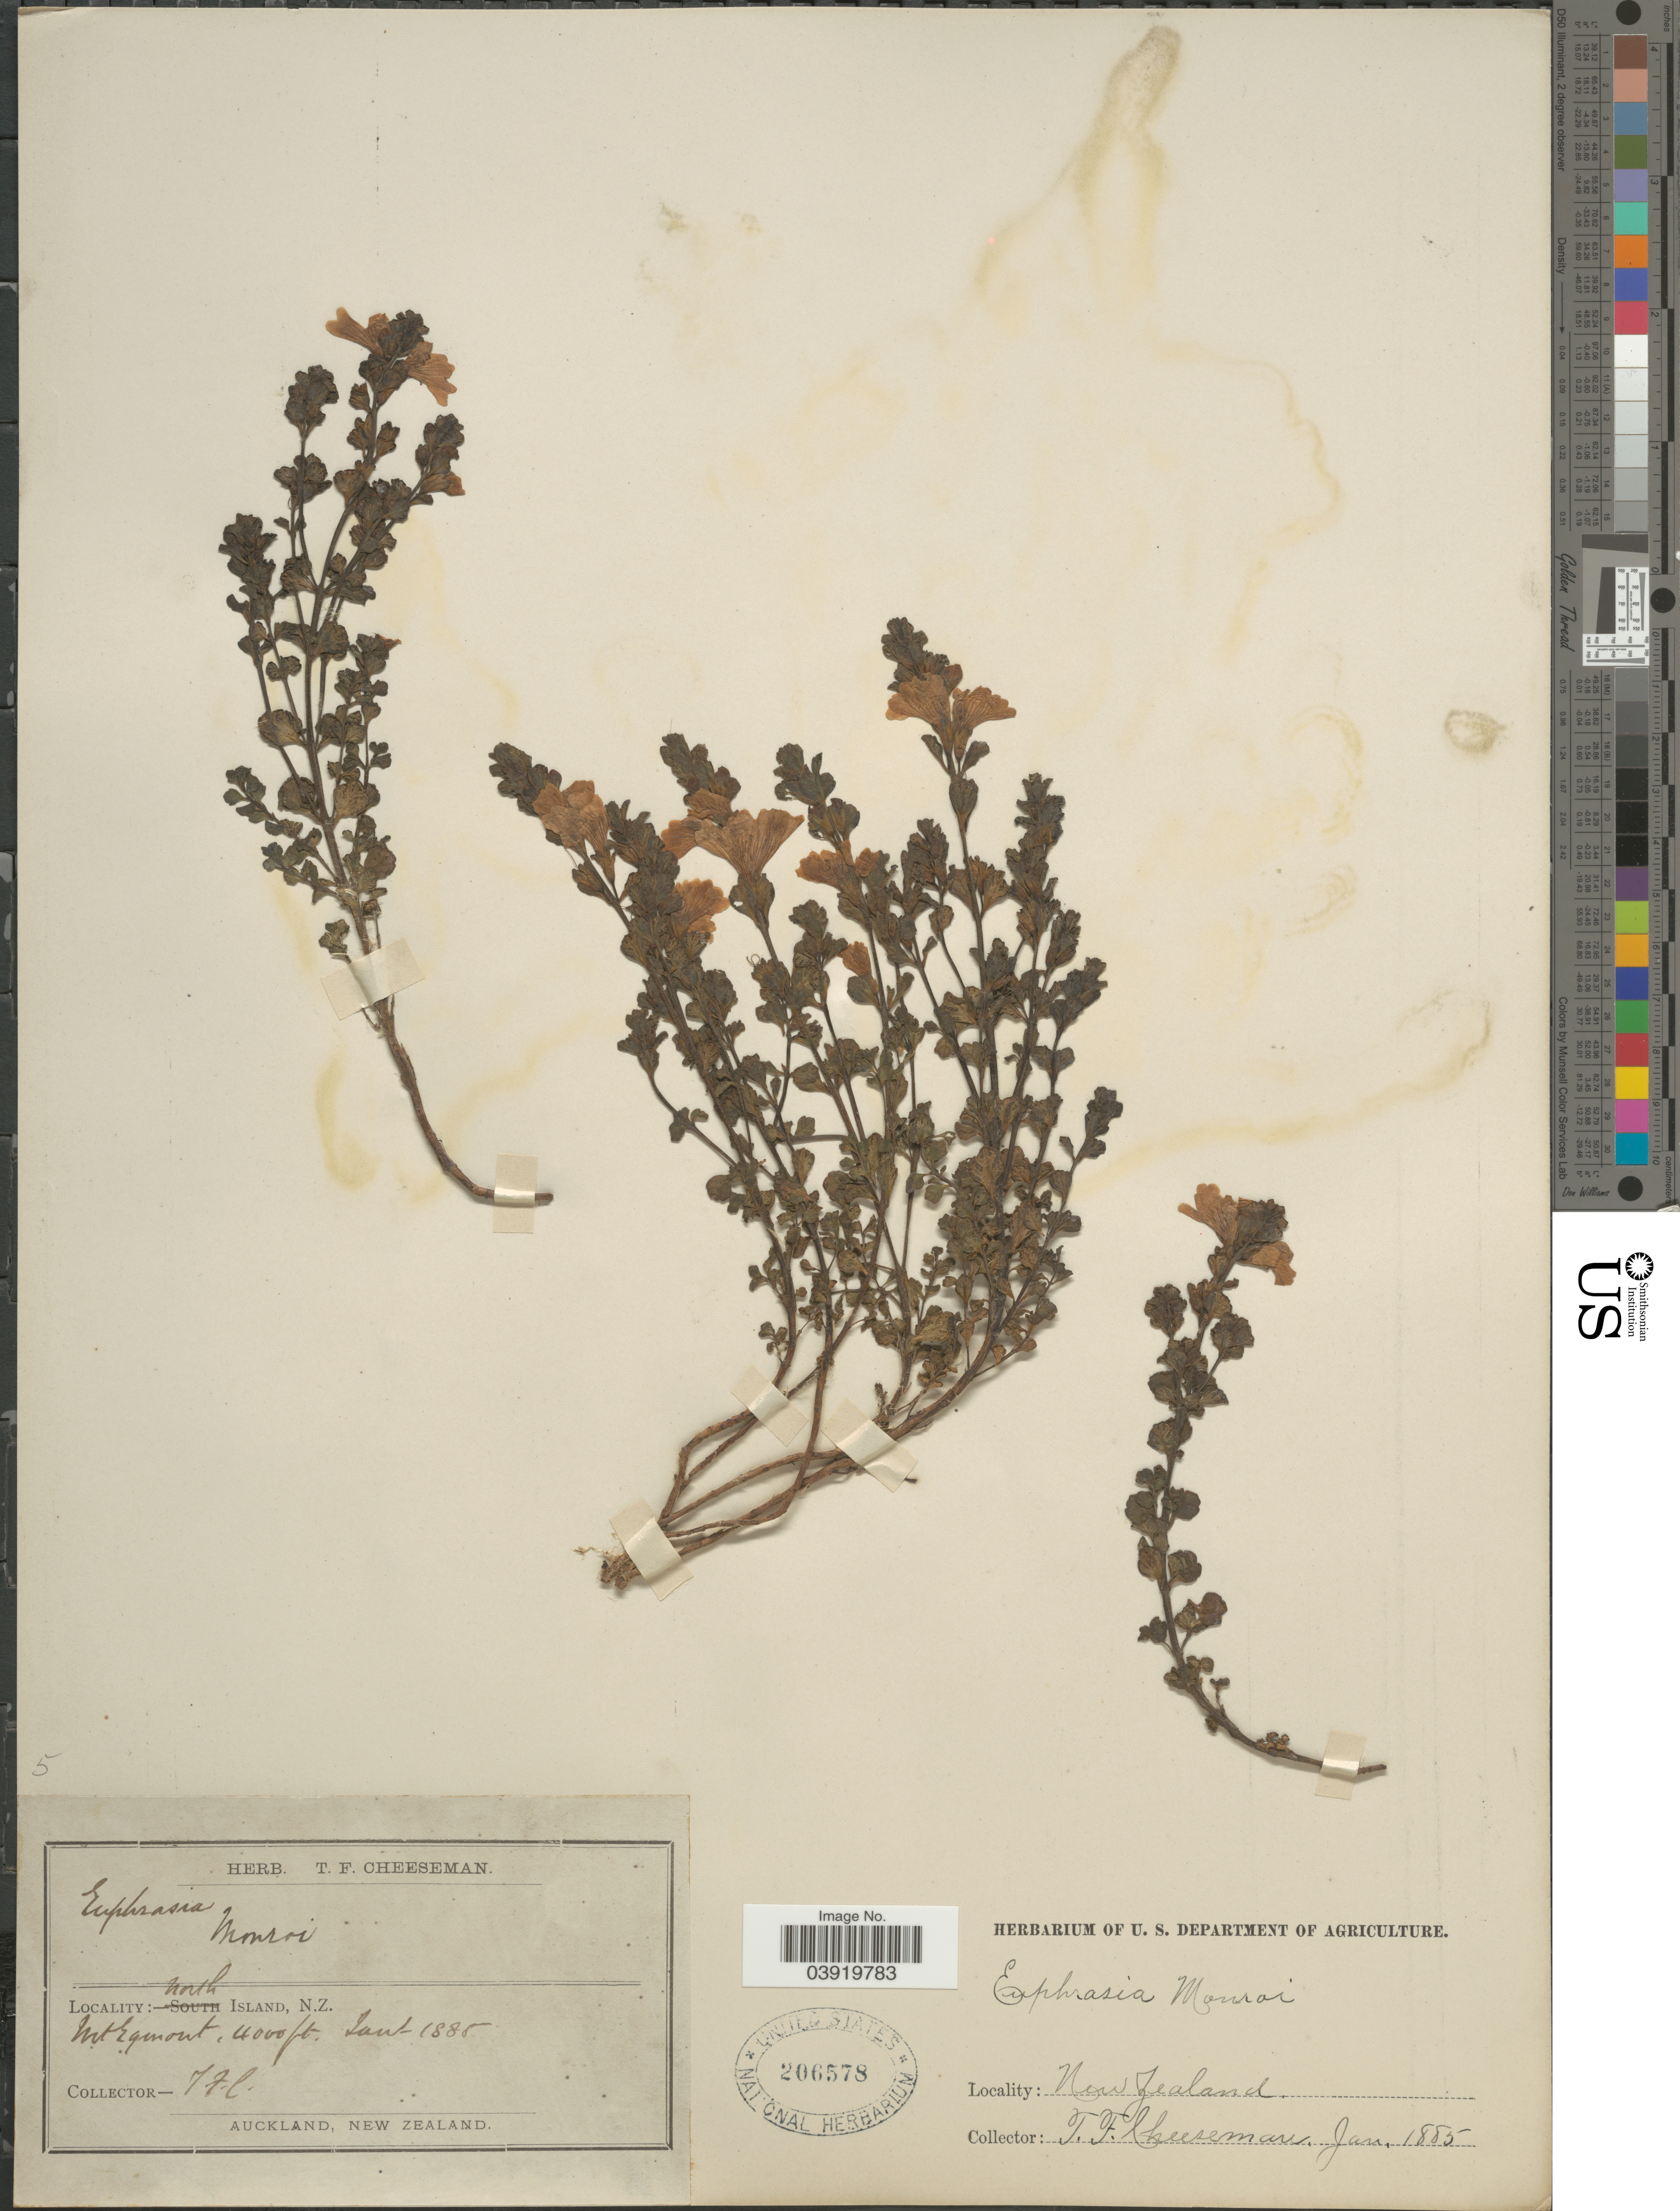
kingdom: Plantae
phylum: Tracheophyta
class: Magnoliopsida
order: Lamiales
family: Orobanchaceae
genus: Euphrasia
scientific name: Euphrasia monroi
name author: Hook. f.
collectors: T. F. Cheeseman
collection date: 1885-01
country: New Zealand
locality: North Island. Mt. Egmont.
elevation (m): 1219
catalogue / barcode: US 206578